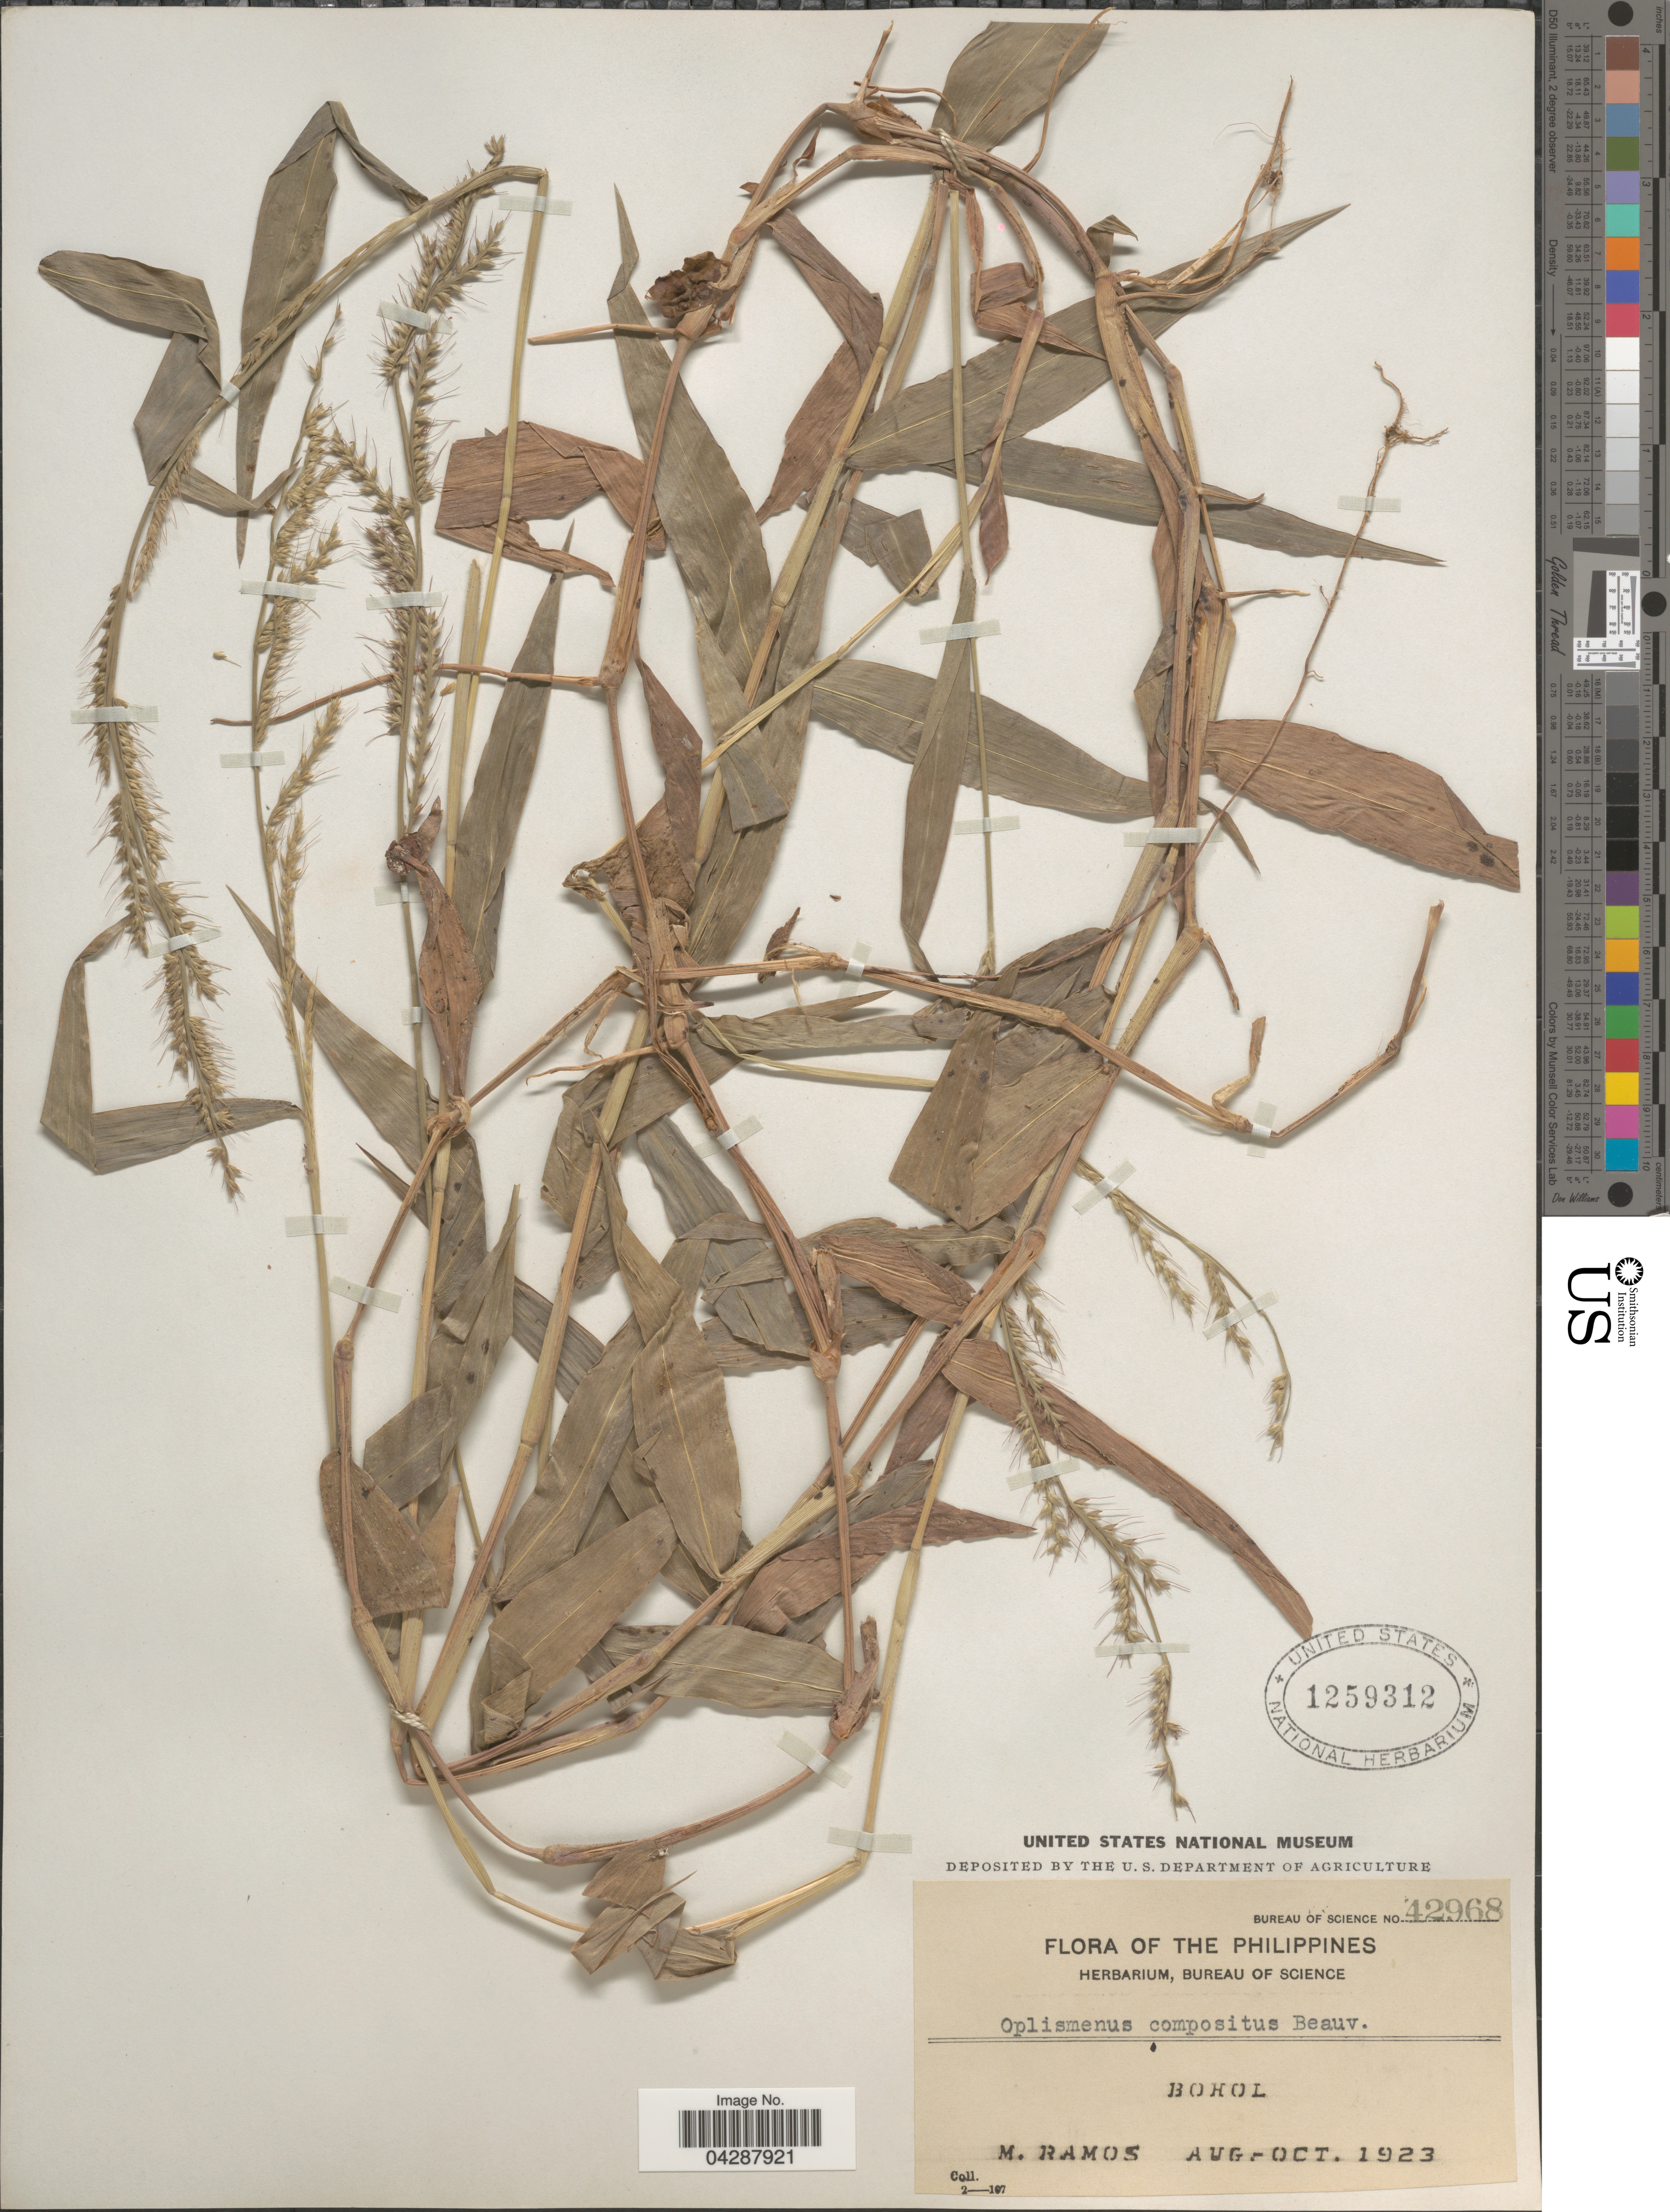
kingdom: Plantae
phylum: Tracheophyta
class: Liliopsida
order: Poales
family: Poaceae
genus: Oplismenus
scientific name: Oplismenus compositus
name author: (L.) P. Beauv.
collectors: M. Ramos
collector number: Bureau of Science 42968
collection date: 1923-08/1923-10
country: Philippines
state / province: Central Visayas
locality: Bohol.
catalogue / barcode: US 1259312